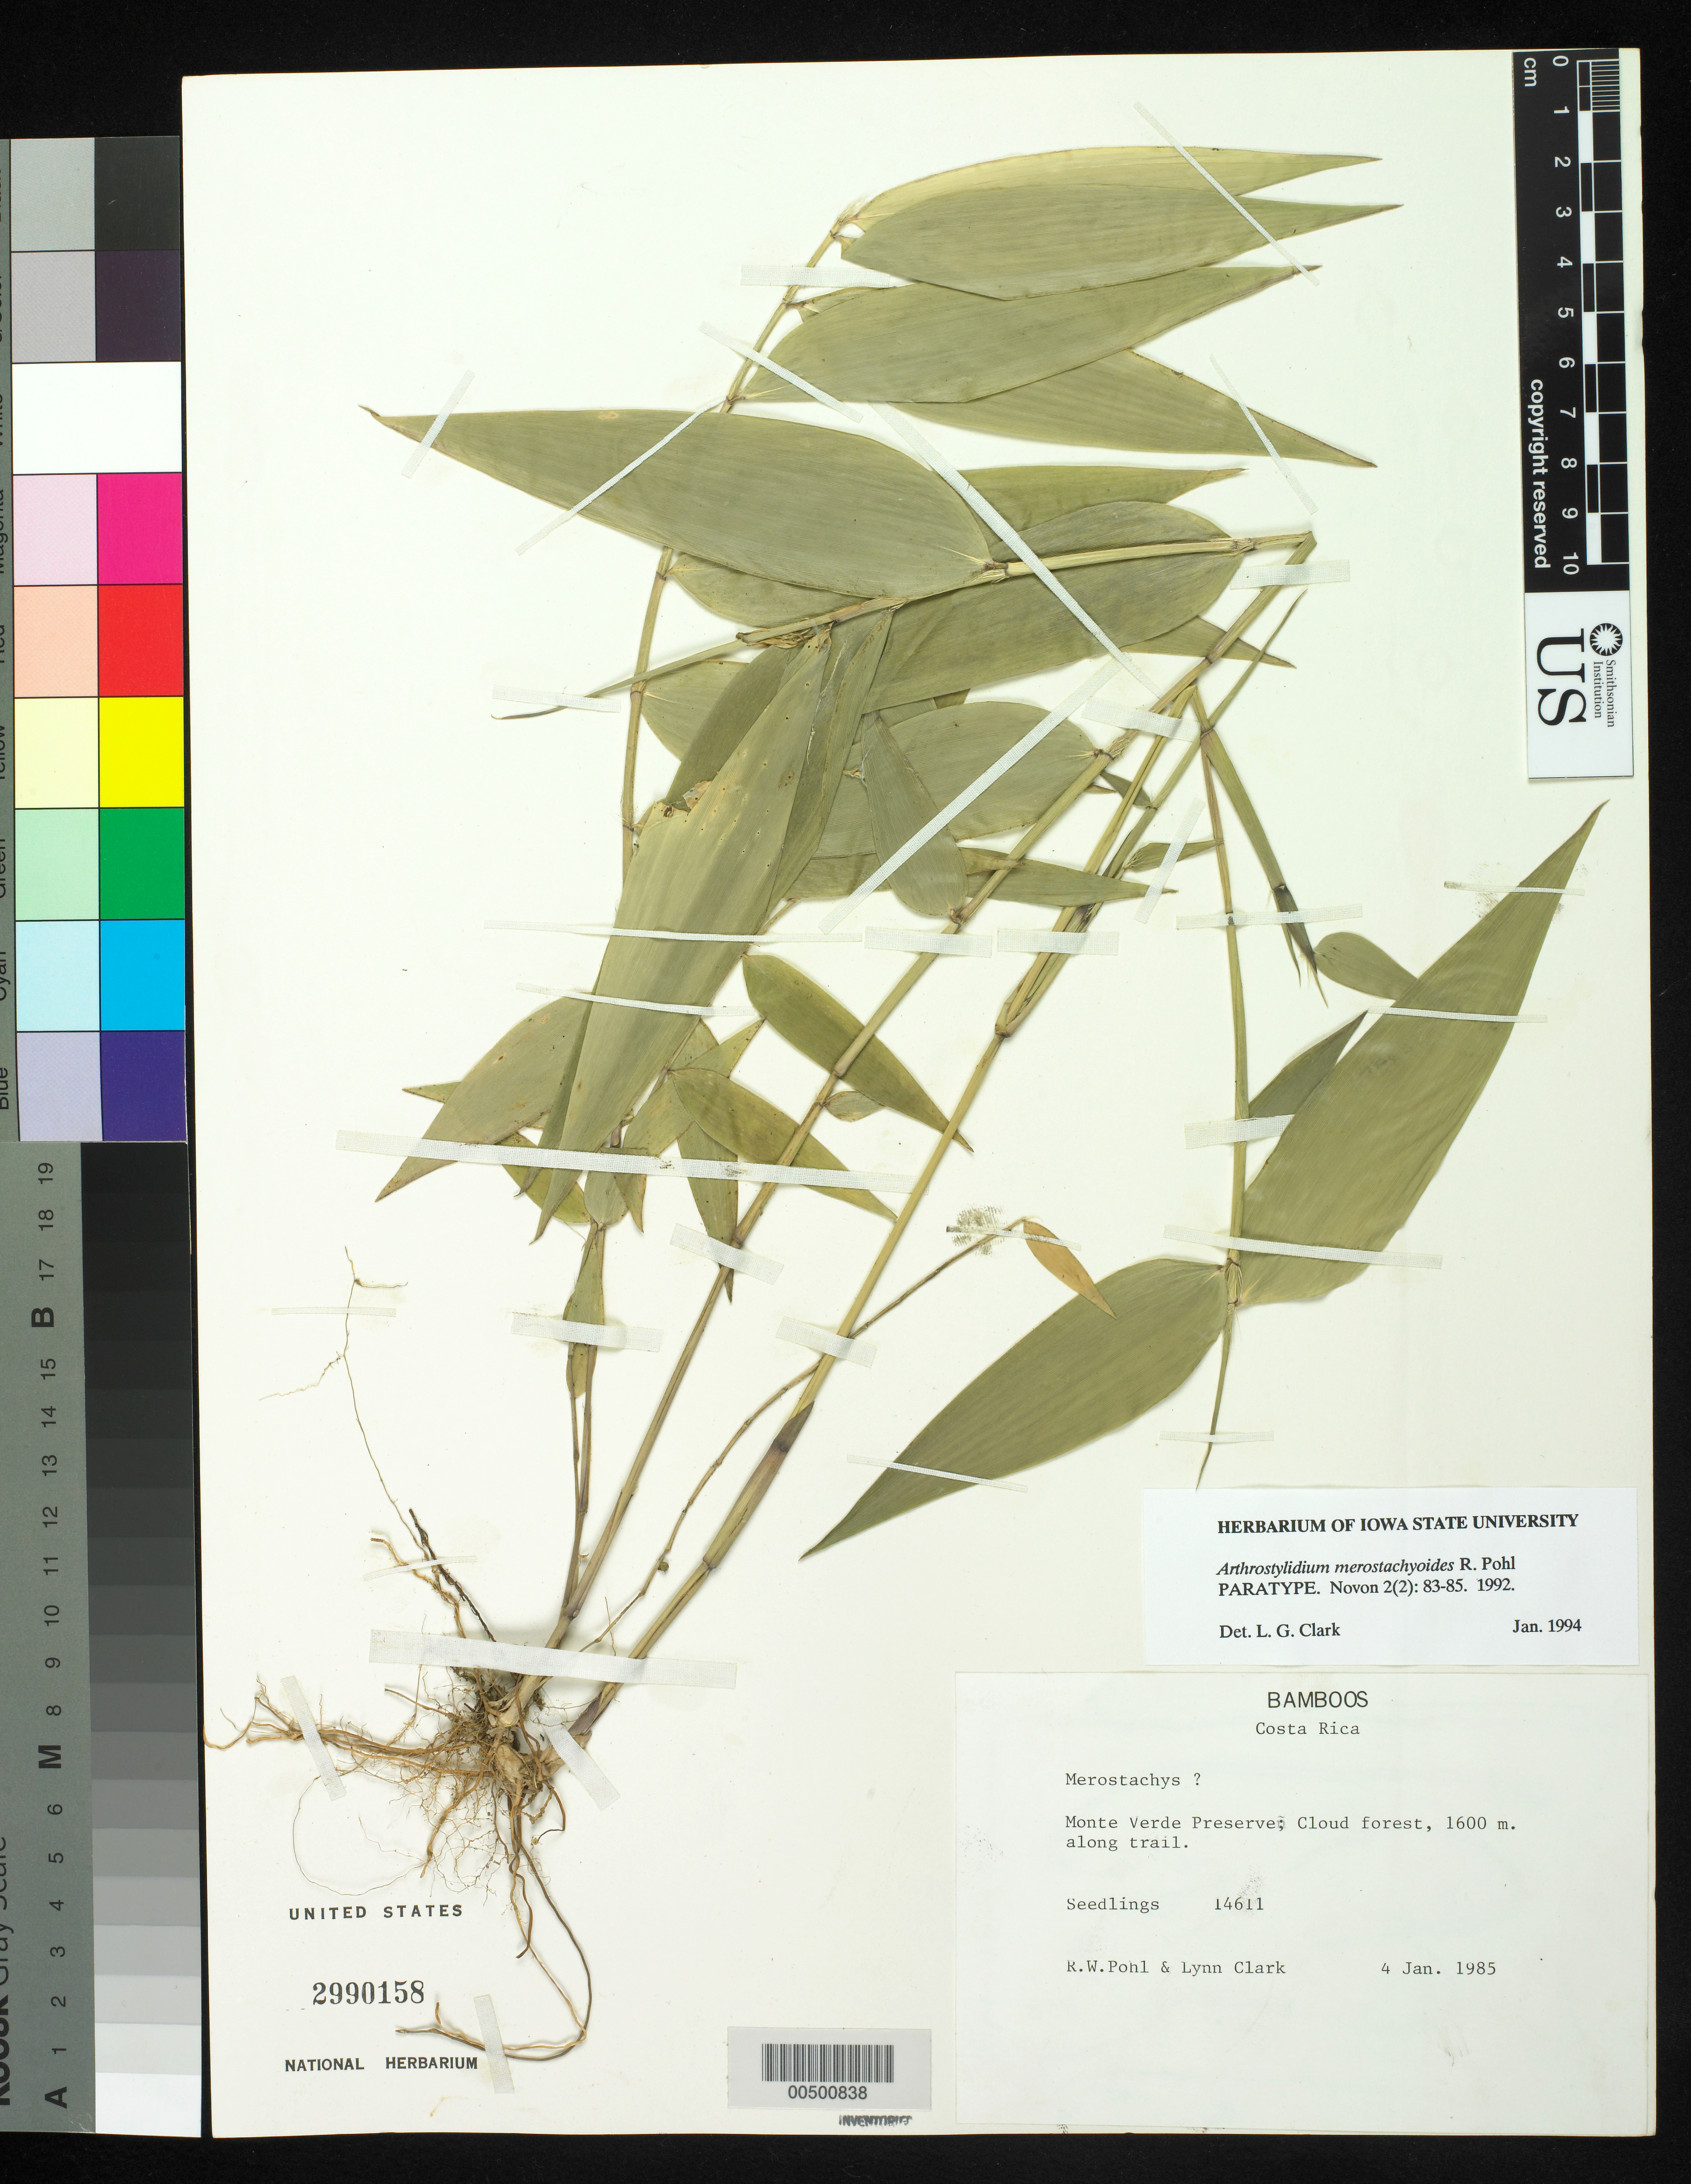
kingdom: Plantae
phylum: Tracheophyta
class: Liliopsida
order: Poales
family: Poaceae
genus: Arthrostylidium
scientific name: Arthrostylidium merostachyoides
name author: R.W. Pohl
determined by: Clark, Lynn G., (ISC), Iowa State University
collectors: R. W. Pohl & L. G. Clark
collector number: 14611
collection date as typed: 04 Jan 1985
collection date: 1985-01-04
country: Costa Rica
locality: Monte Verde Preserve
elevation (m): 1600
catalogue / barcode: US 2990158